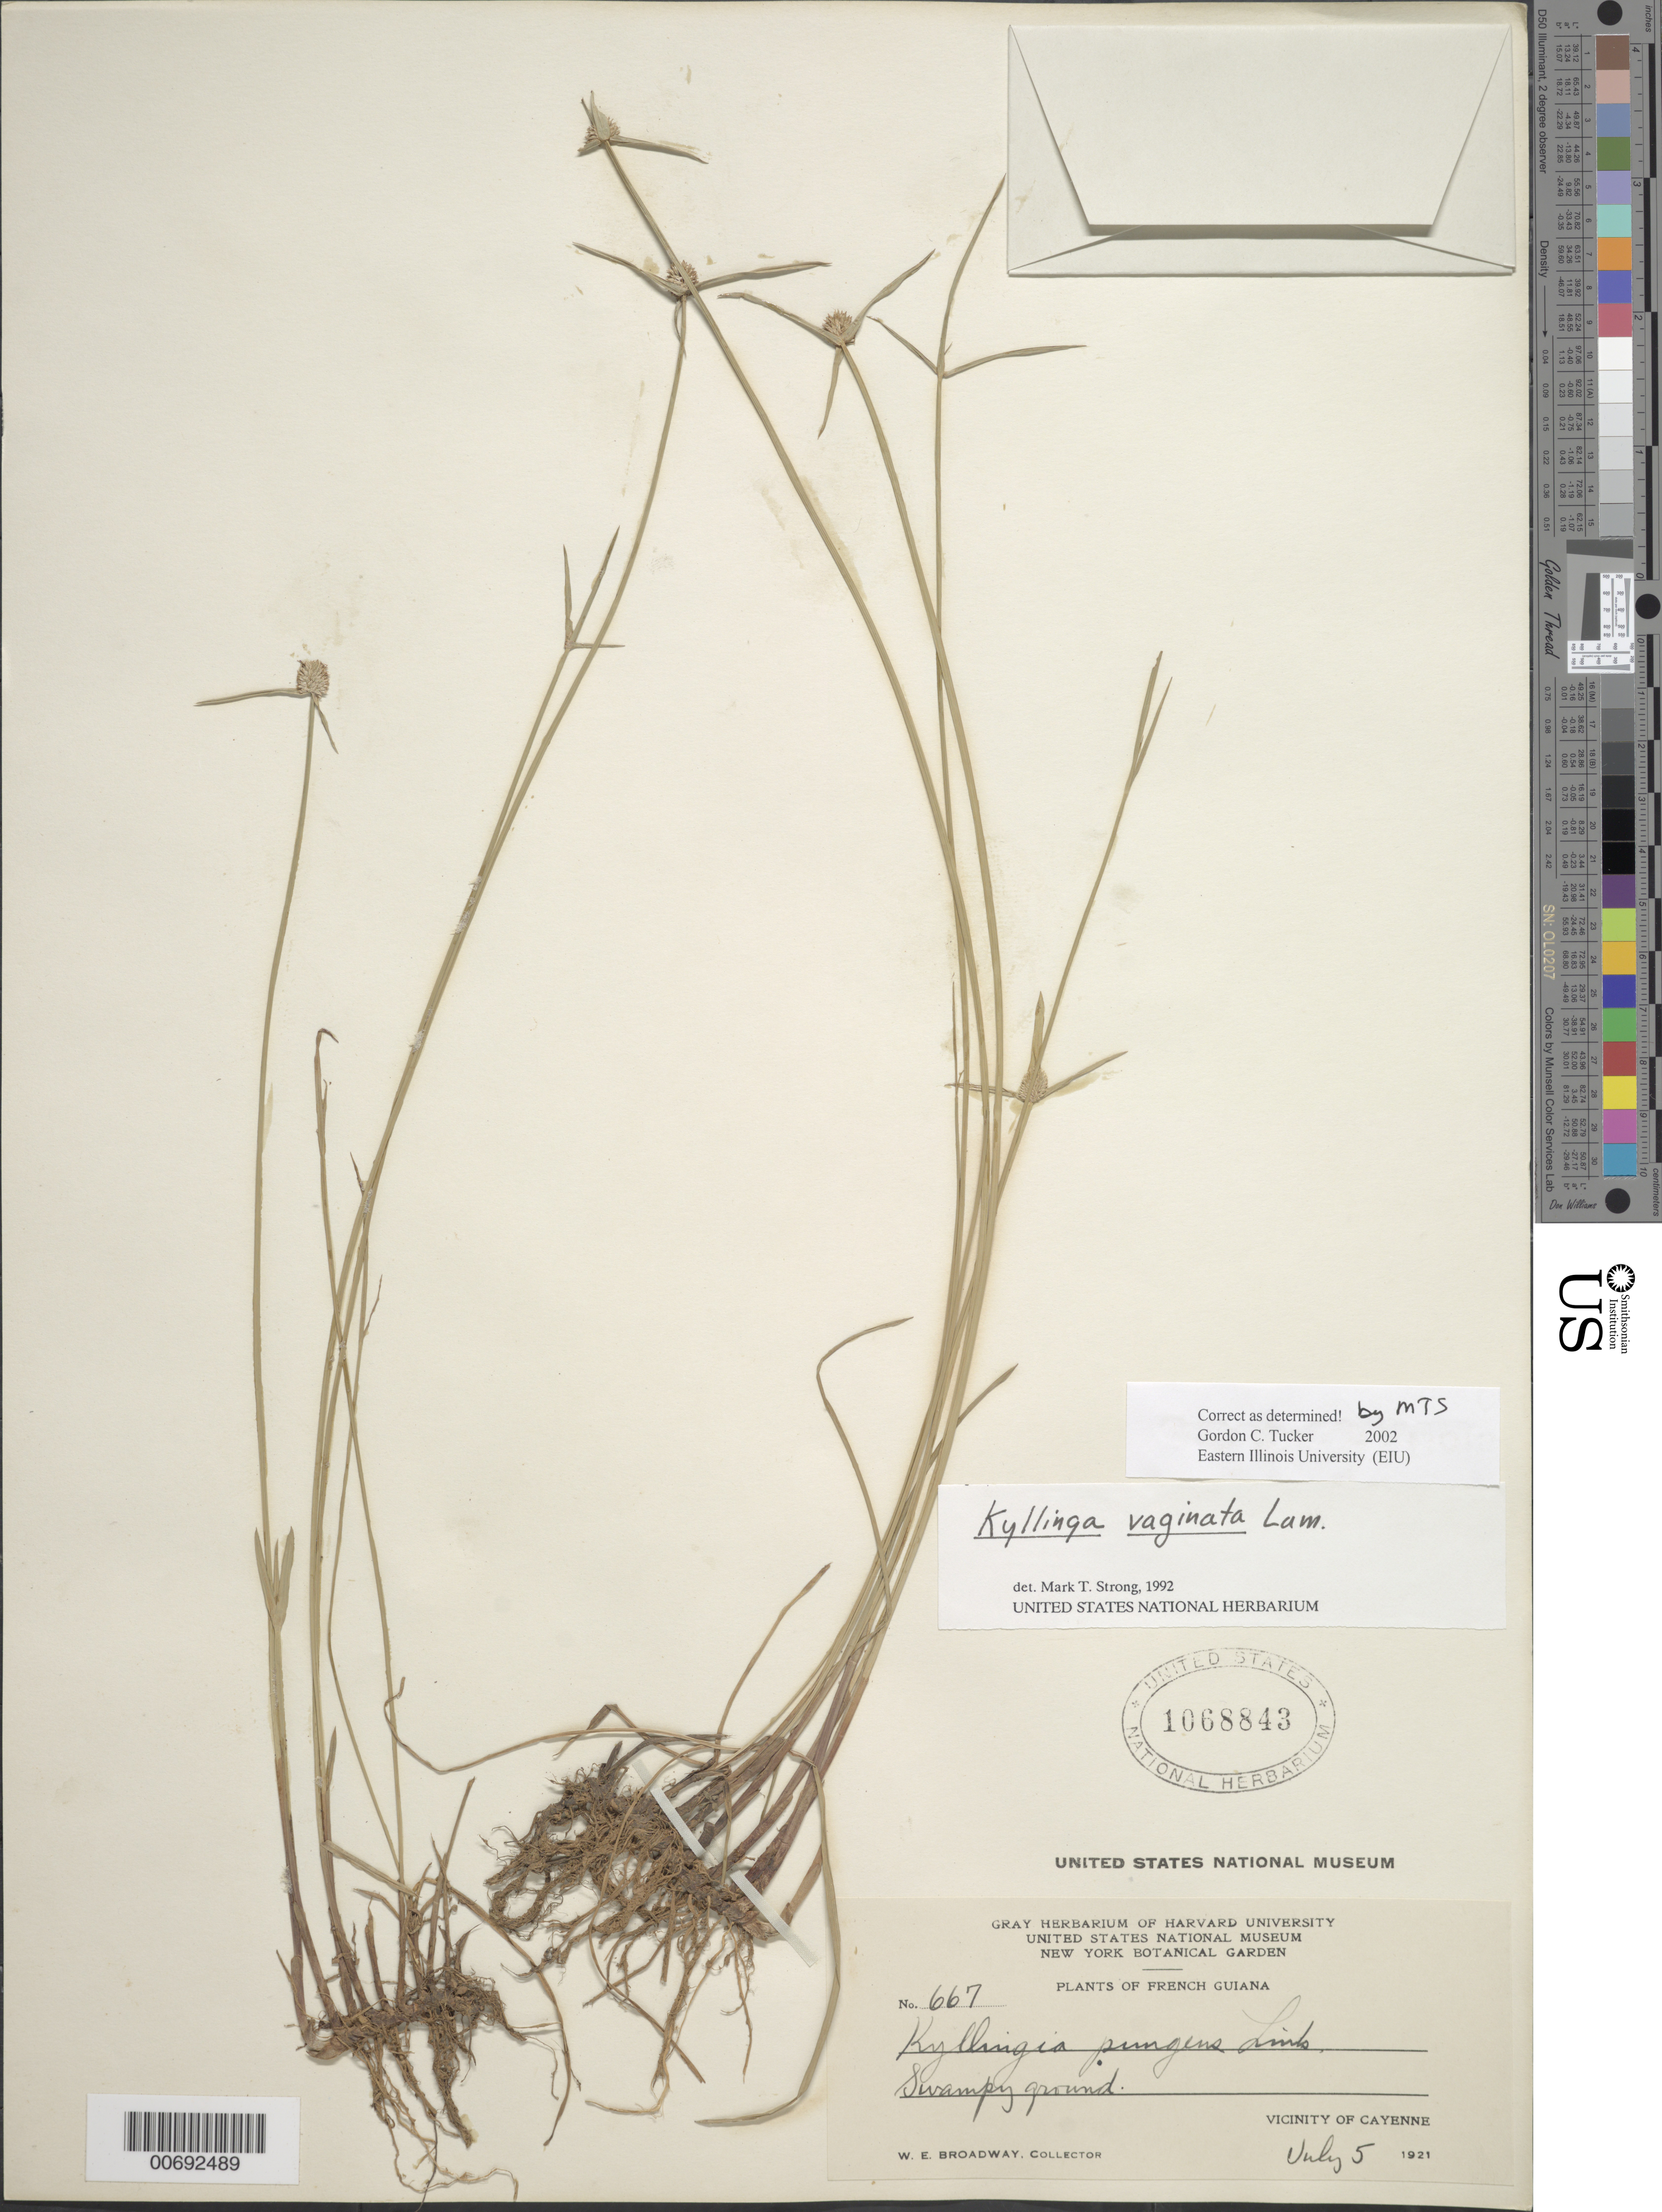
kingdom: Plantae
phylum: Tracheophyta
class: Liliopsida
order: Poales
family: Cyperaceae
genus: Cyperus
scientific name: Cyperus obtusatus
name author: (J. Presl & C. Presl) Mattf. & Kük.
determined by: Strong, M. T., (US), Smithsonian Institution - National Museum of Natural History (UNITED STATES)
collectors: W. E. Broadway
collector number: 667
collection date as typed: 5-Jul-21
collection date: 1921-07-05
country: French Guiana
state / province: Cayenne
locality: Cayenne, vic.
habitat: Swampy ground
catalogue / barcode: US 1068843